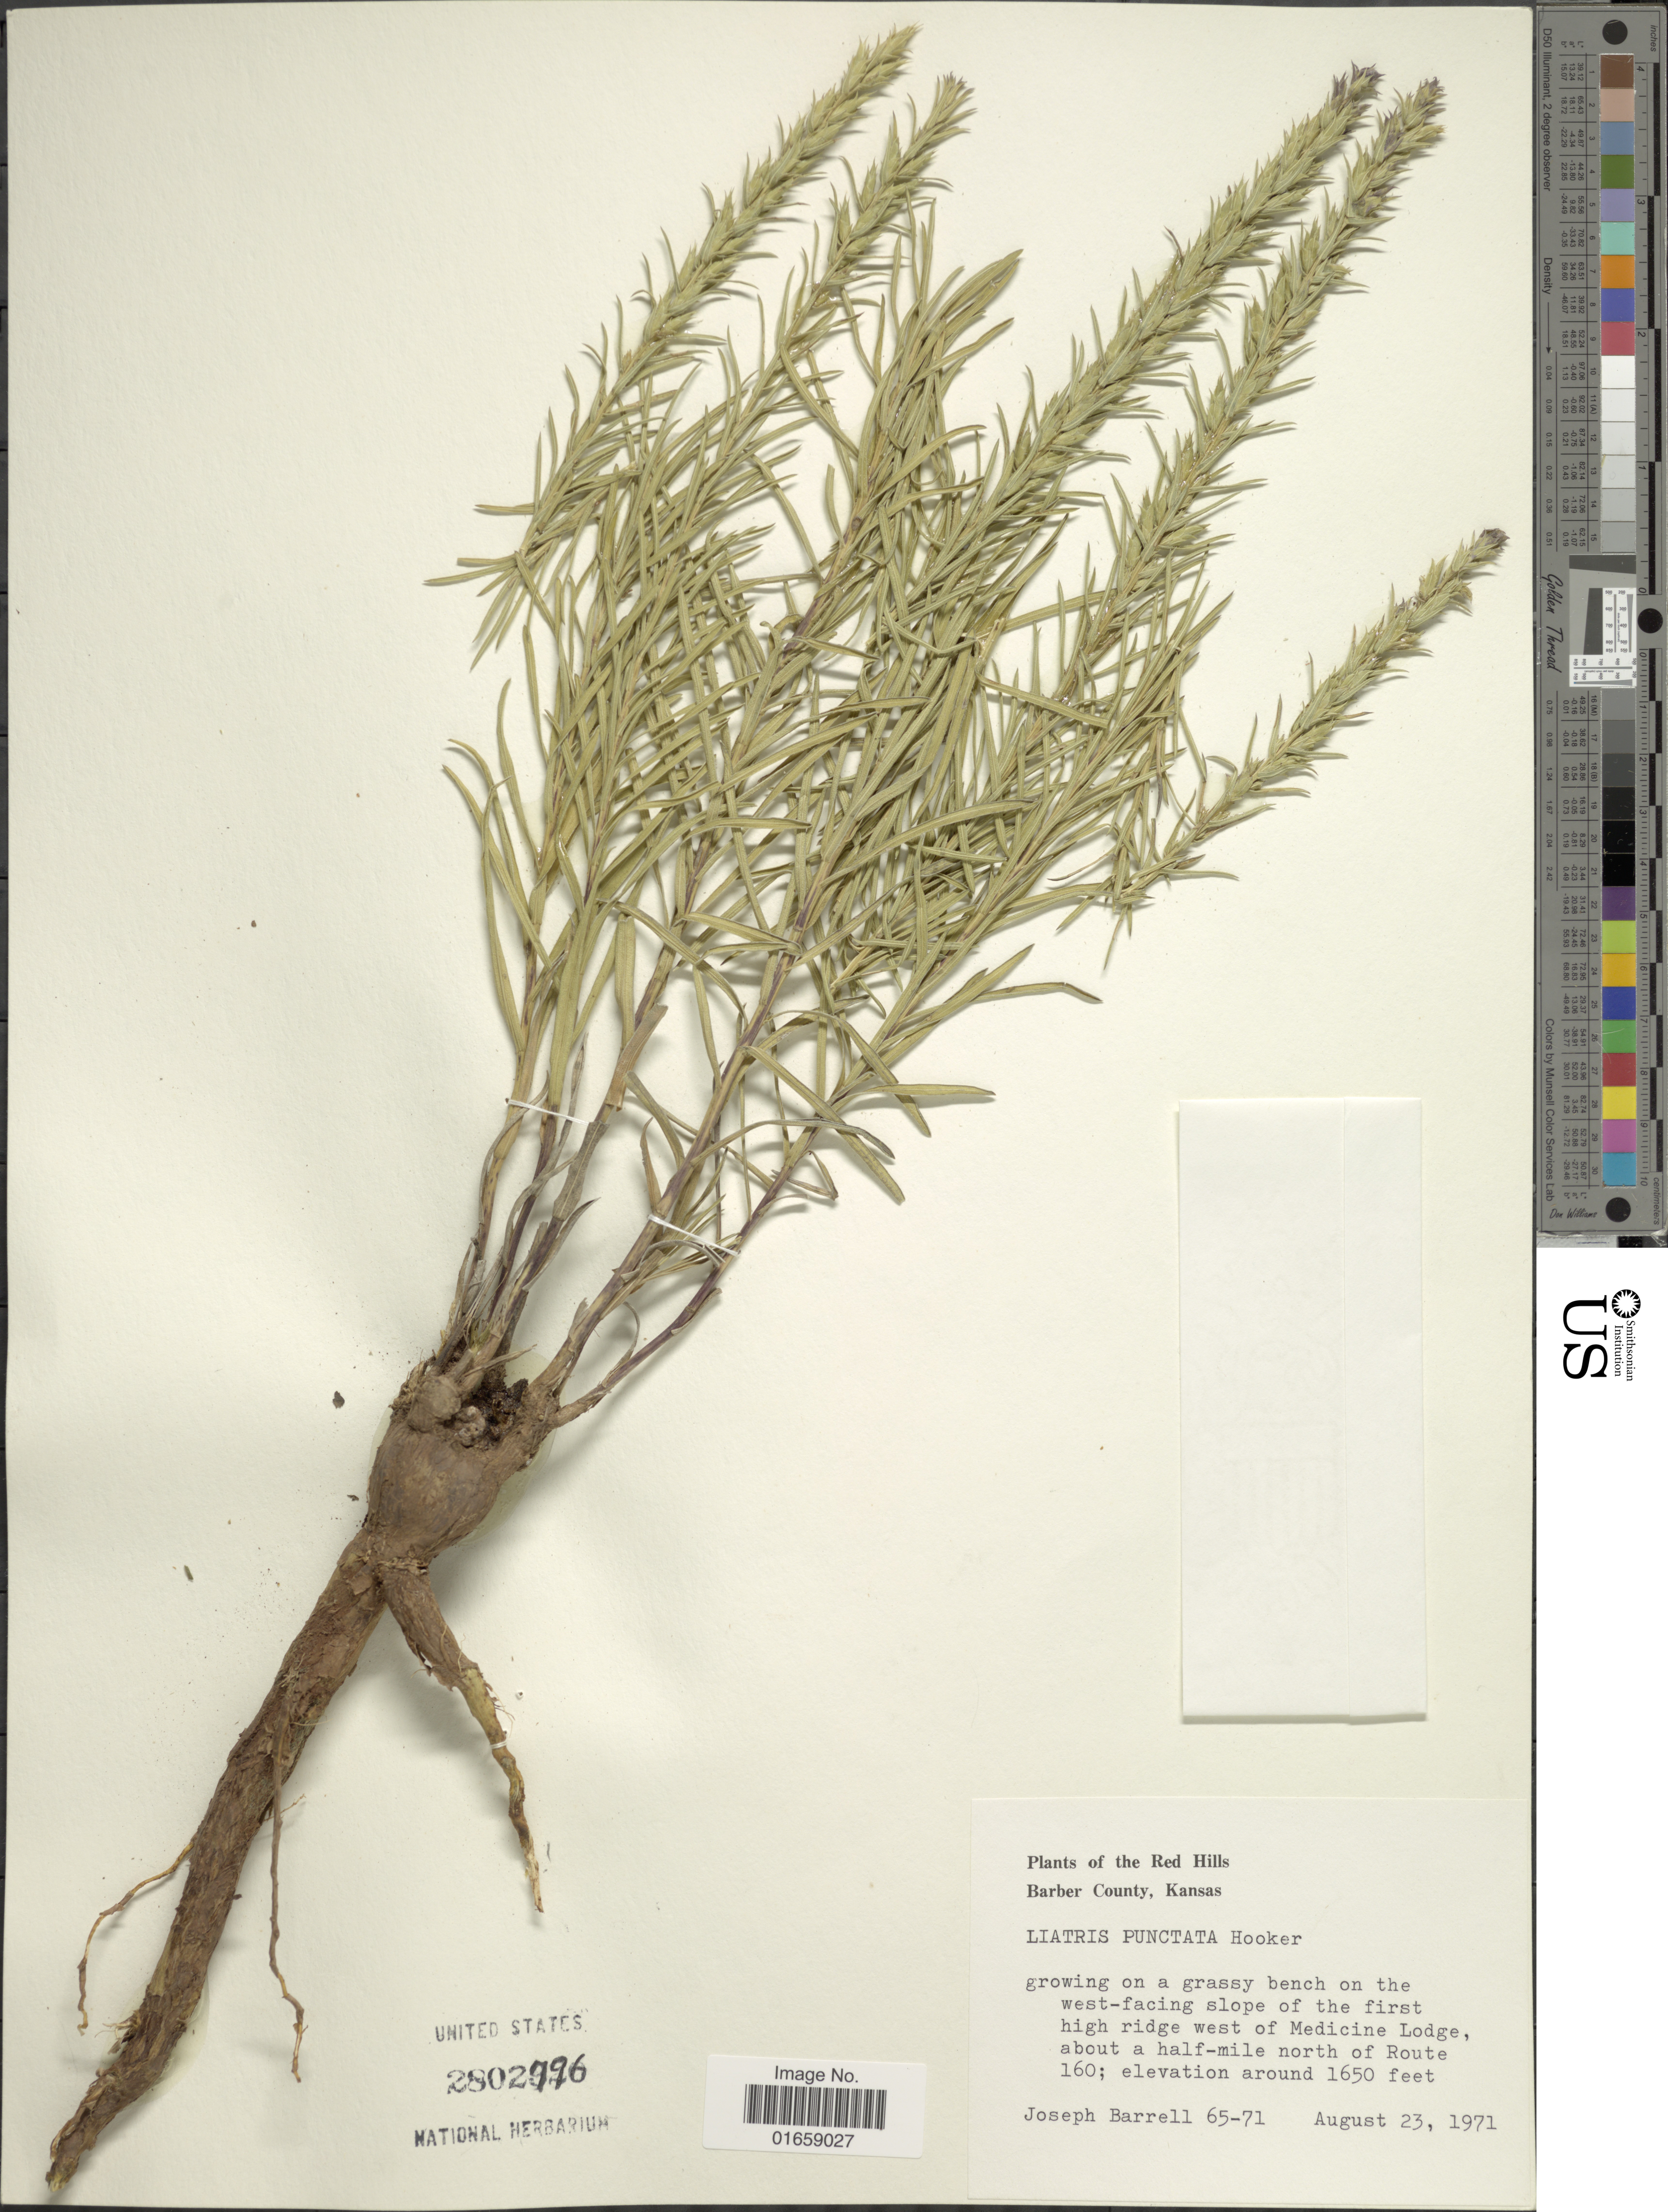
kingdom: Plantae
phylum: Tracheophyta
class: Magnoliopsida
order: Asterales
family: Asteraceae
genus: Liatris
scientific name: Liatris punctata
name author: Hook.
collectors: J. Barrell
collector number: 65-71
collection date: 1971-08-23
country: United States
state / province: Kansas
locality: The Red Hills, Barber County, growing on a grassy bench on the west-facing slope of the first high widge west of Medicine Lodge, about a half-mile north of Route 160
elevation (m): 503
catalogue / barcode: US 2802996